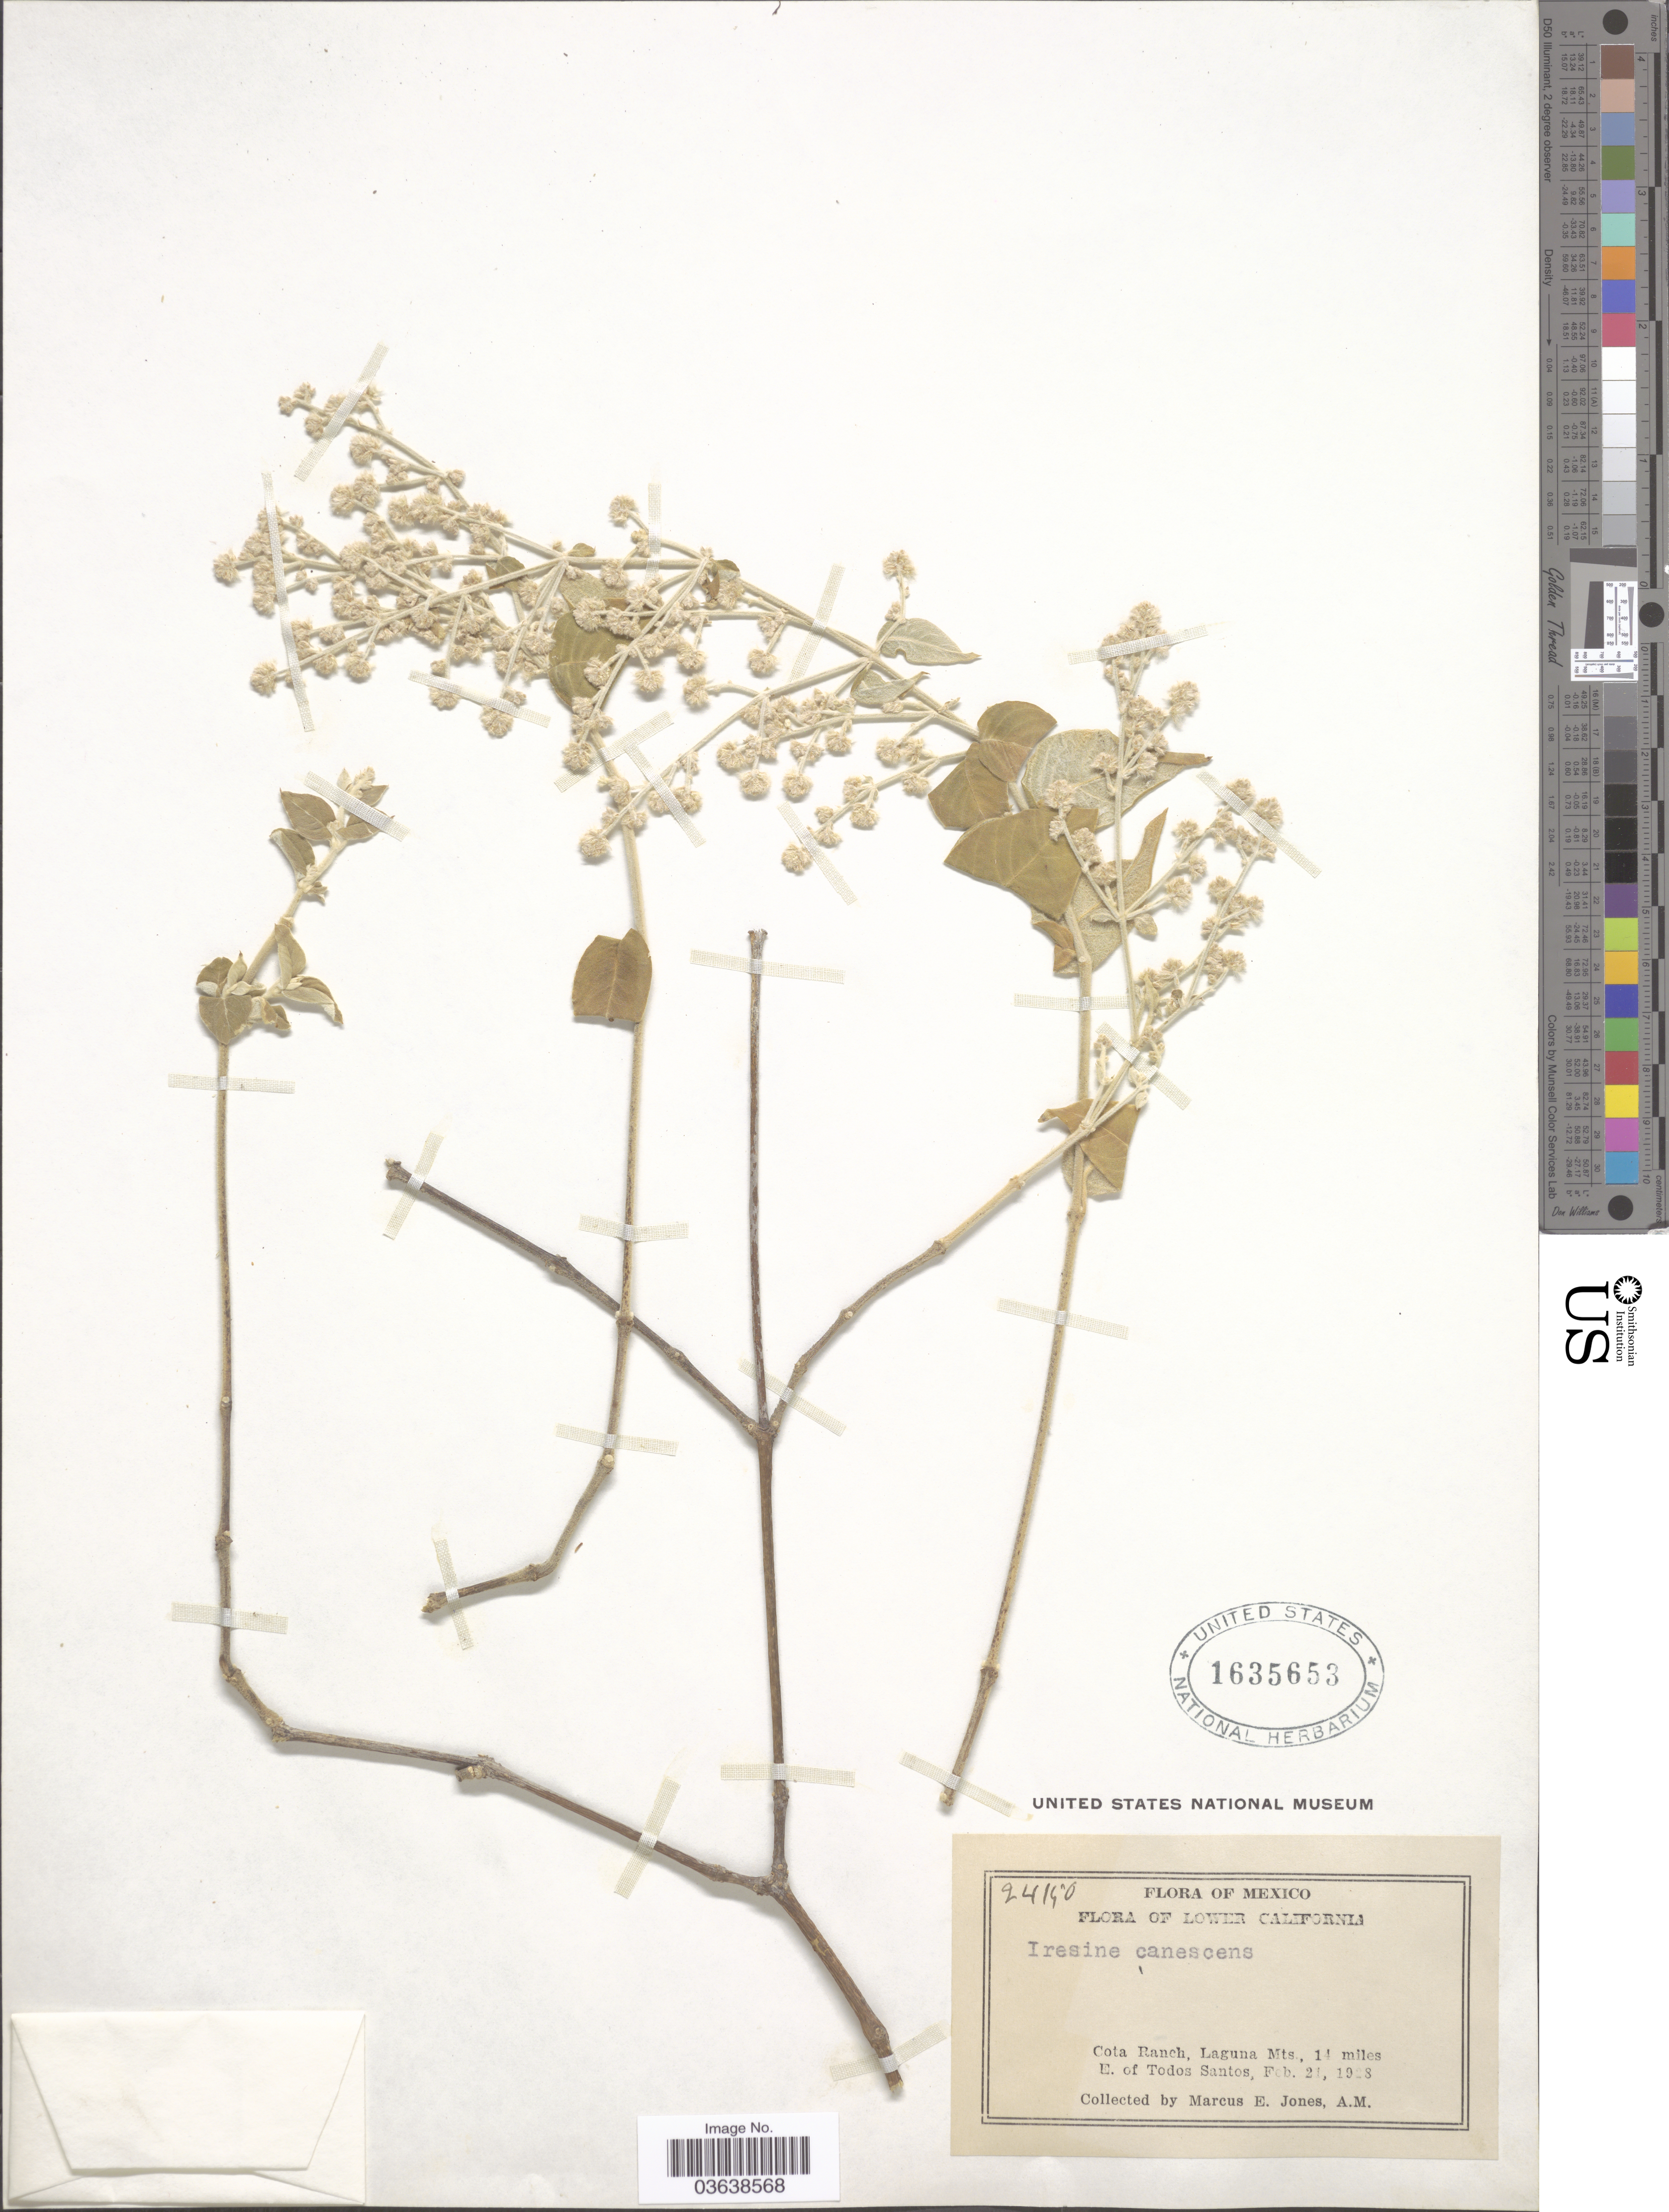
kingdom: Plantae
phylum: Tracheophyta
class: Magnoliopsida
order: Caryophyllales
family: Amaranthaceae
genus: Iresine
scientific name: Iresine calea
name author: (Ibáñez) Standl.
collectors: M. E. Jones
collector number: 24150*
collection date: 1928-02-21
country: Mexico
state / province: Baja California Sur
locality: Lower California. Cota Ranch, Laguna Mts, 14 miles E. of Todos Santos.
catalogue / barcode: US 1635653